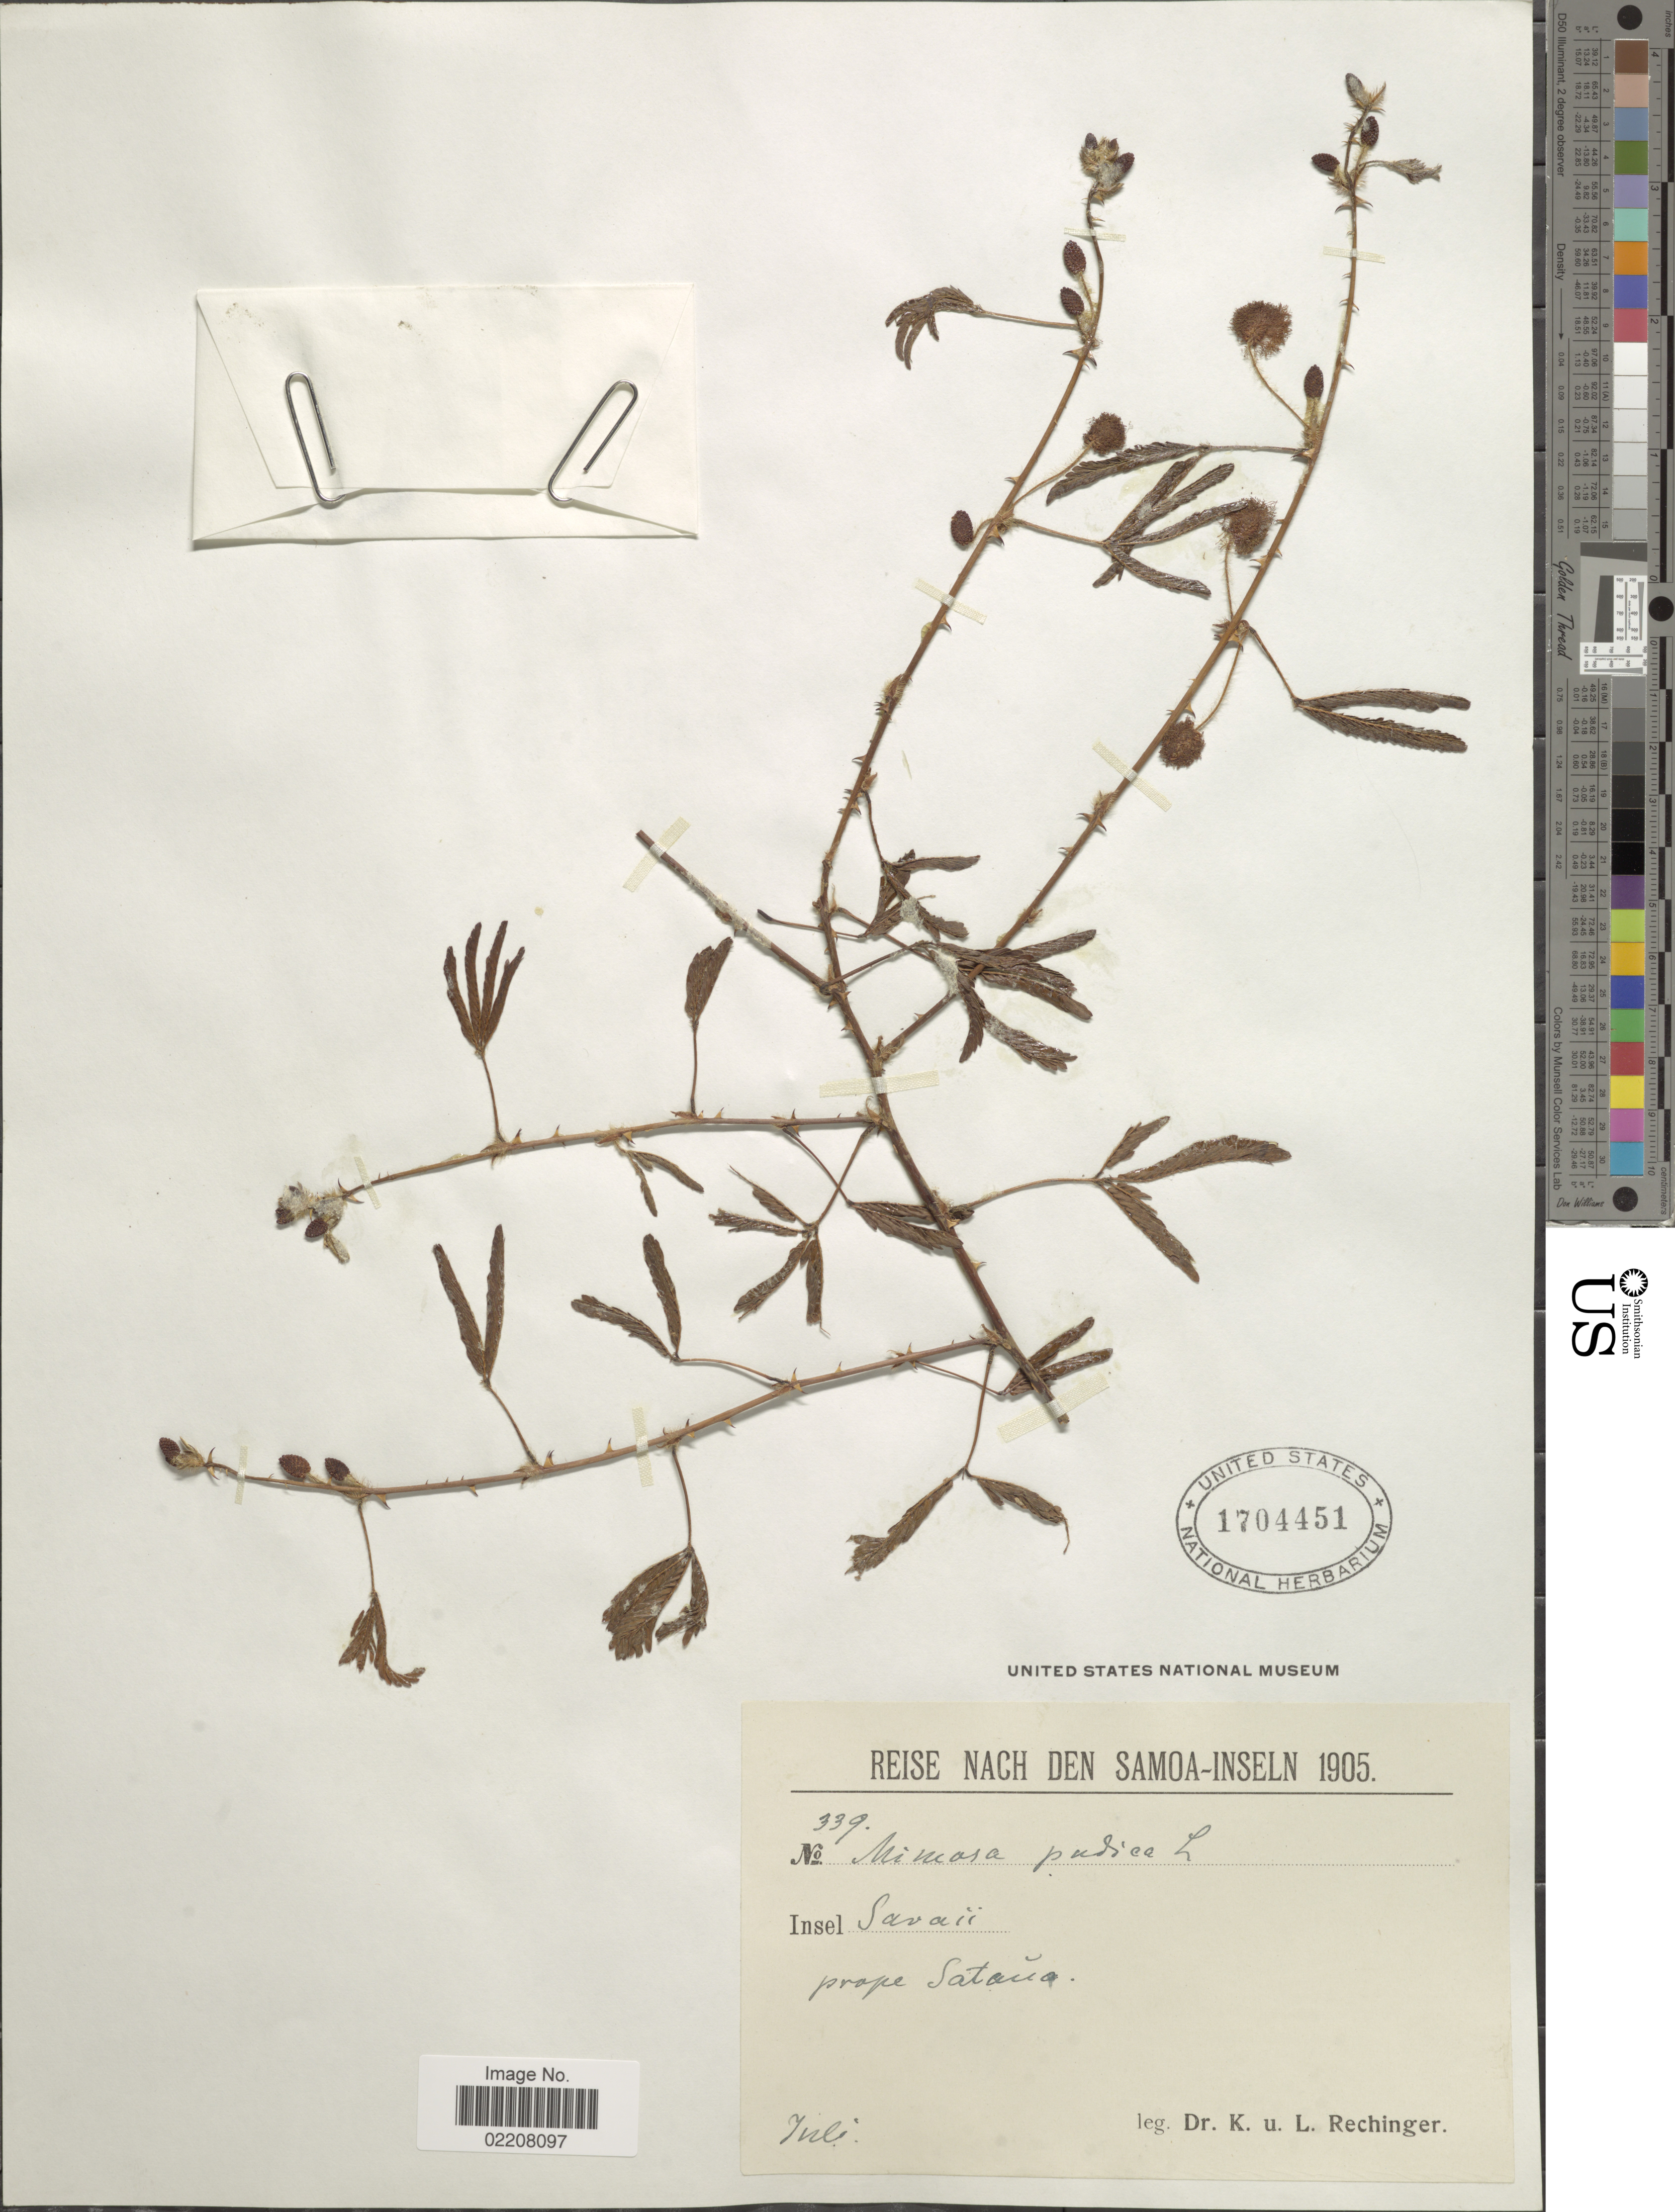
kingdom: Plantae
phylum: Tracheophyta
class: Magnoliopsida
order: Fabales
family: Fabaceae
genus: Mimosa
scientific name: Mimosa pudica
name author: L.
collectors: K. Rechinger & L. Rechinger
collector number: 339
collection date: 1905-07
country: Samoa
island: Savai'i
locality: Insel Savaii prope Satana [interpreted]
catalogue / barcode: US 1704451